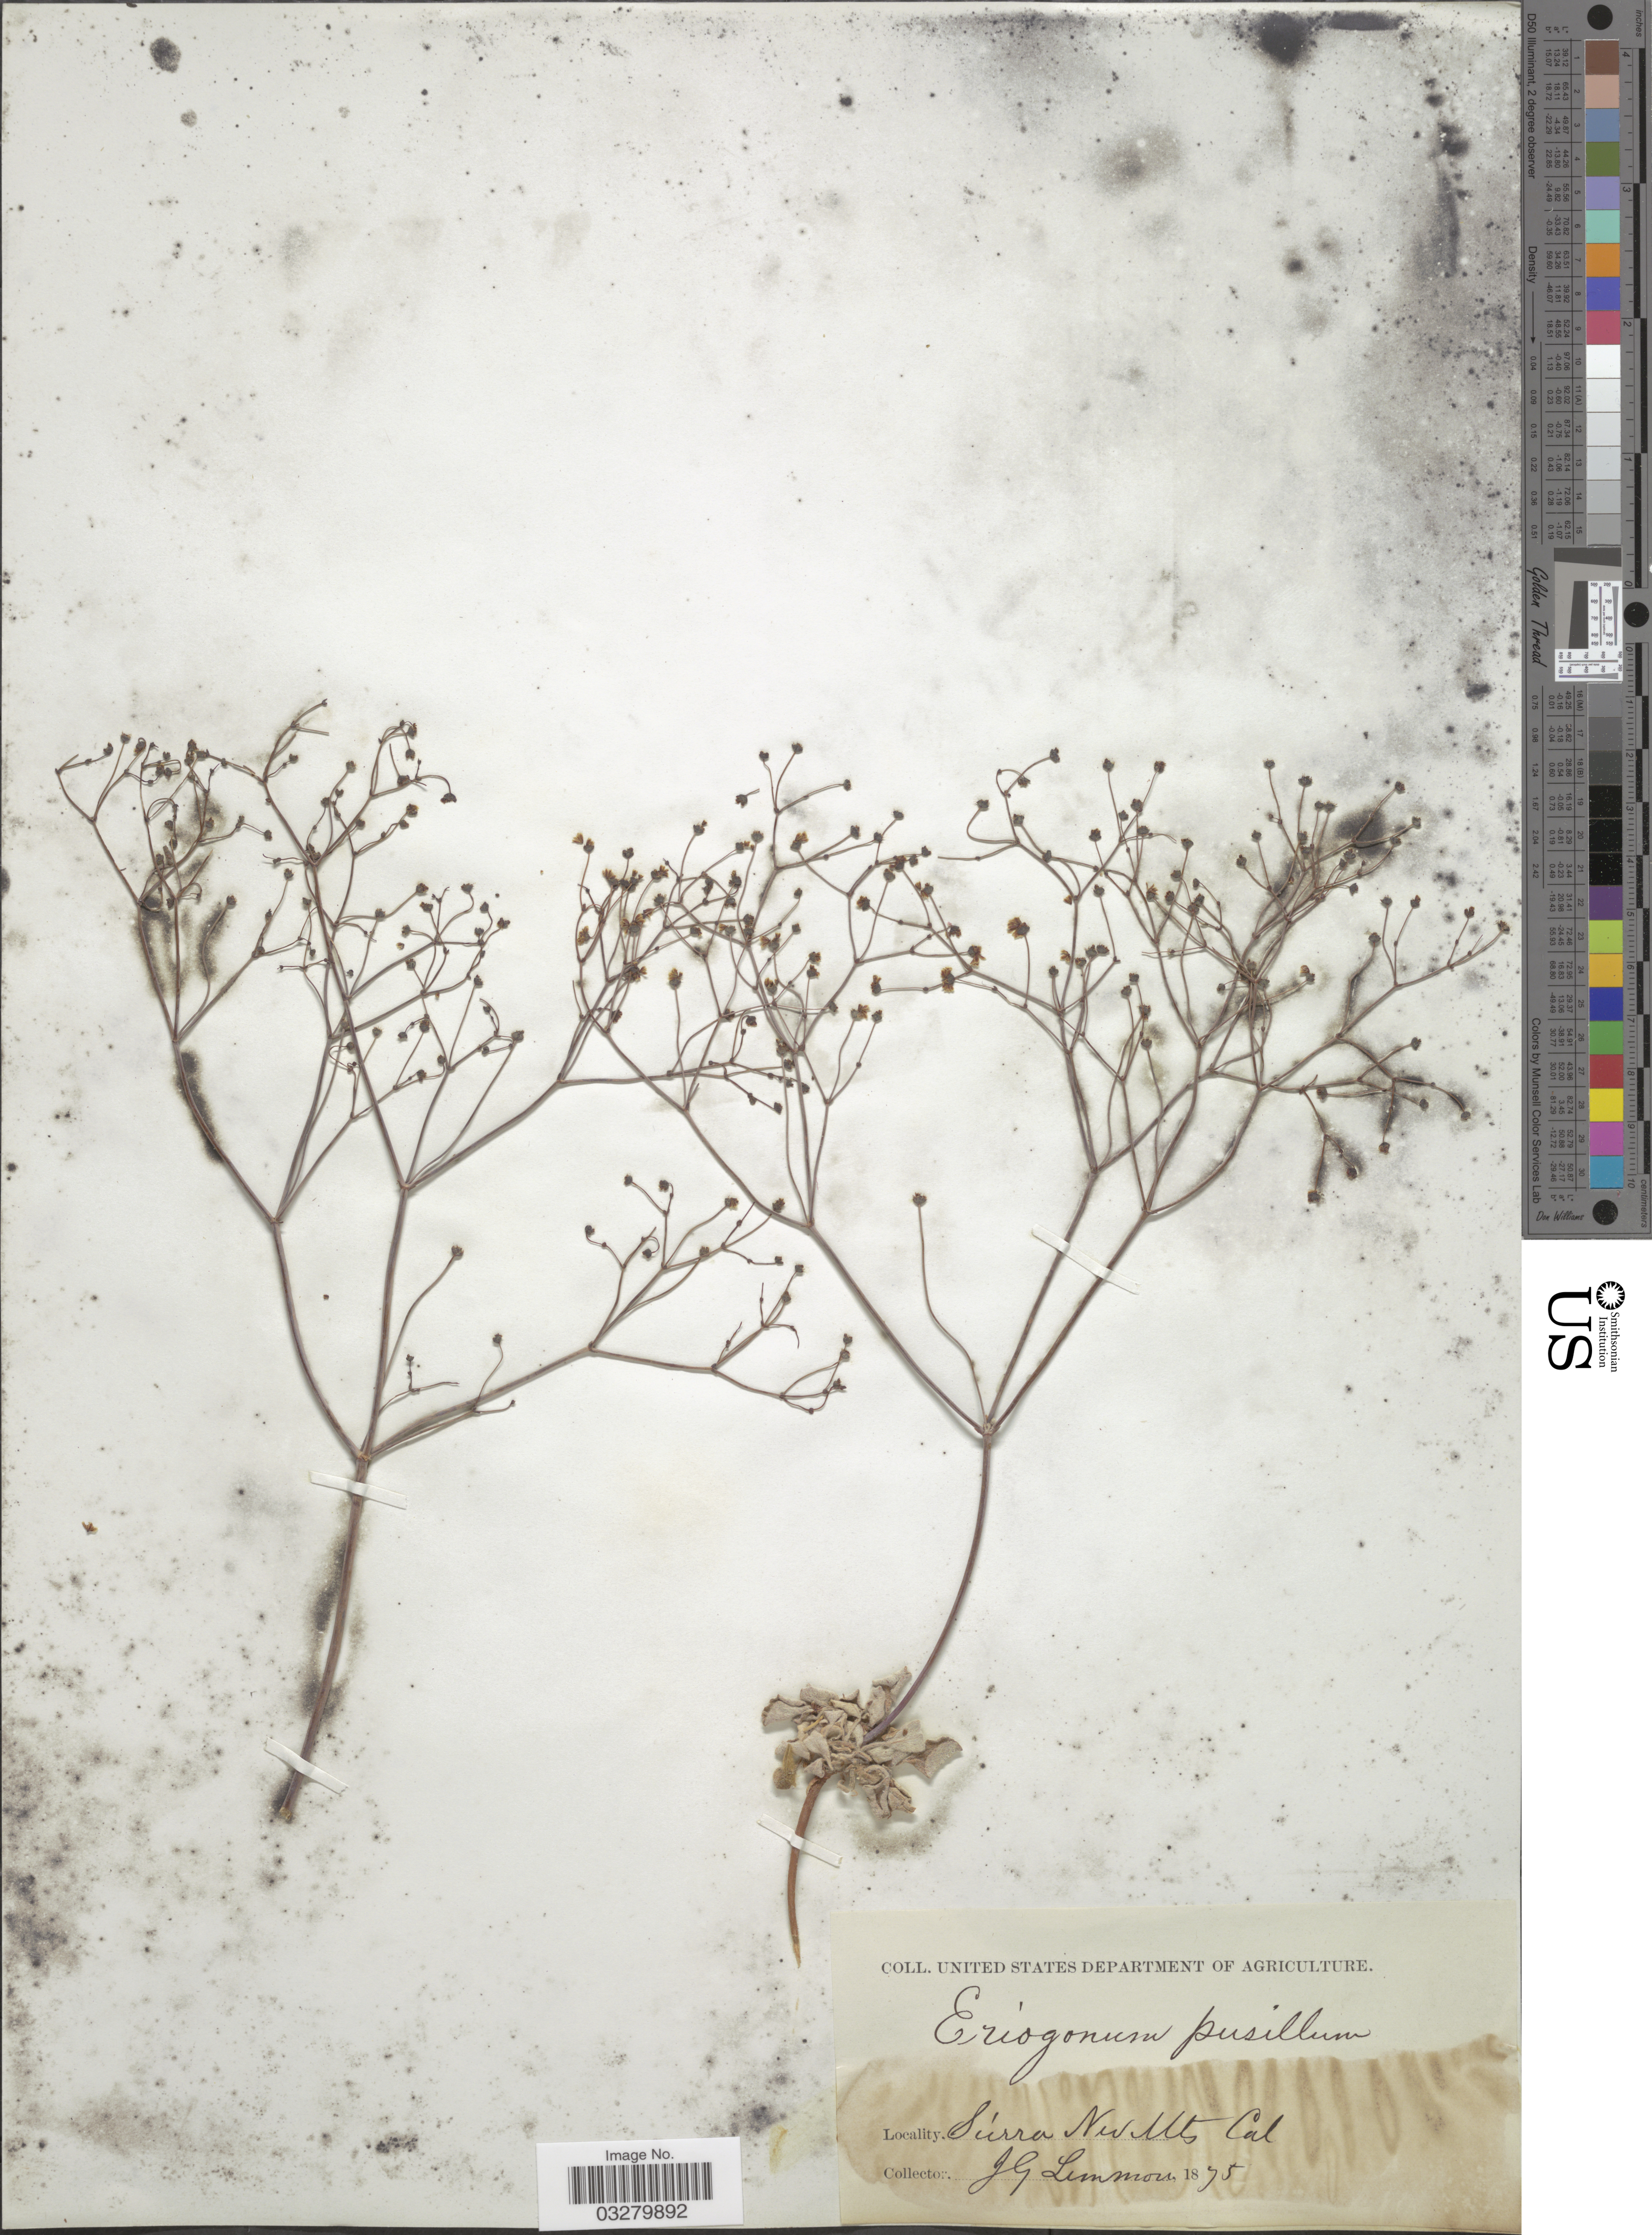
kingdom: Plantae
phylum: Tracheophyta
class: Magnoliopsida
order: Caryophyllales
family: Polygonaceae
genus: Eriogonum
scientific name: Eriogonum pusillum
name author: Torr. & A. Gray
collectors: J. Lemmon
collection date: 1875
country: United States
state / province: California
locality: Sierra Nevada Mts.